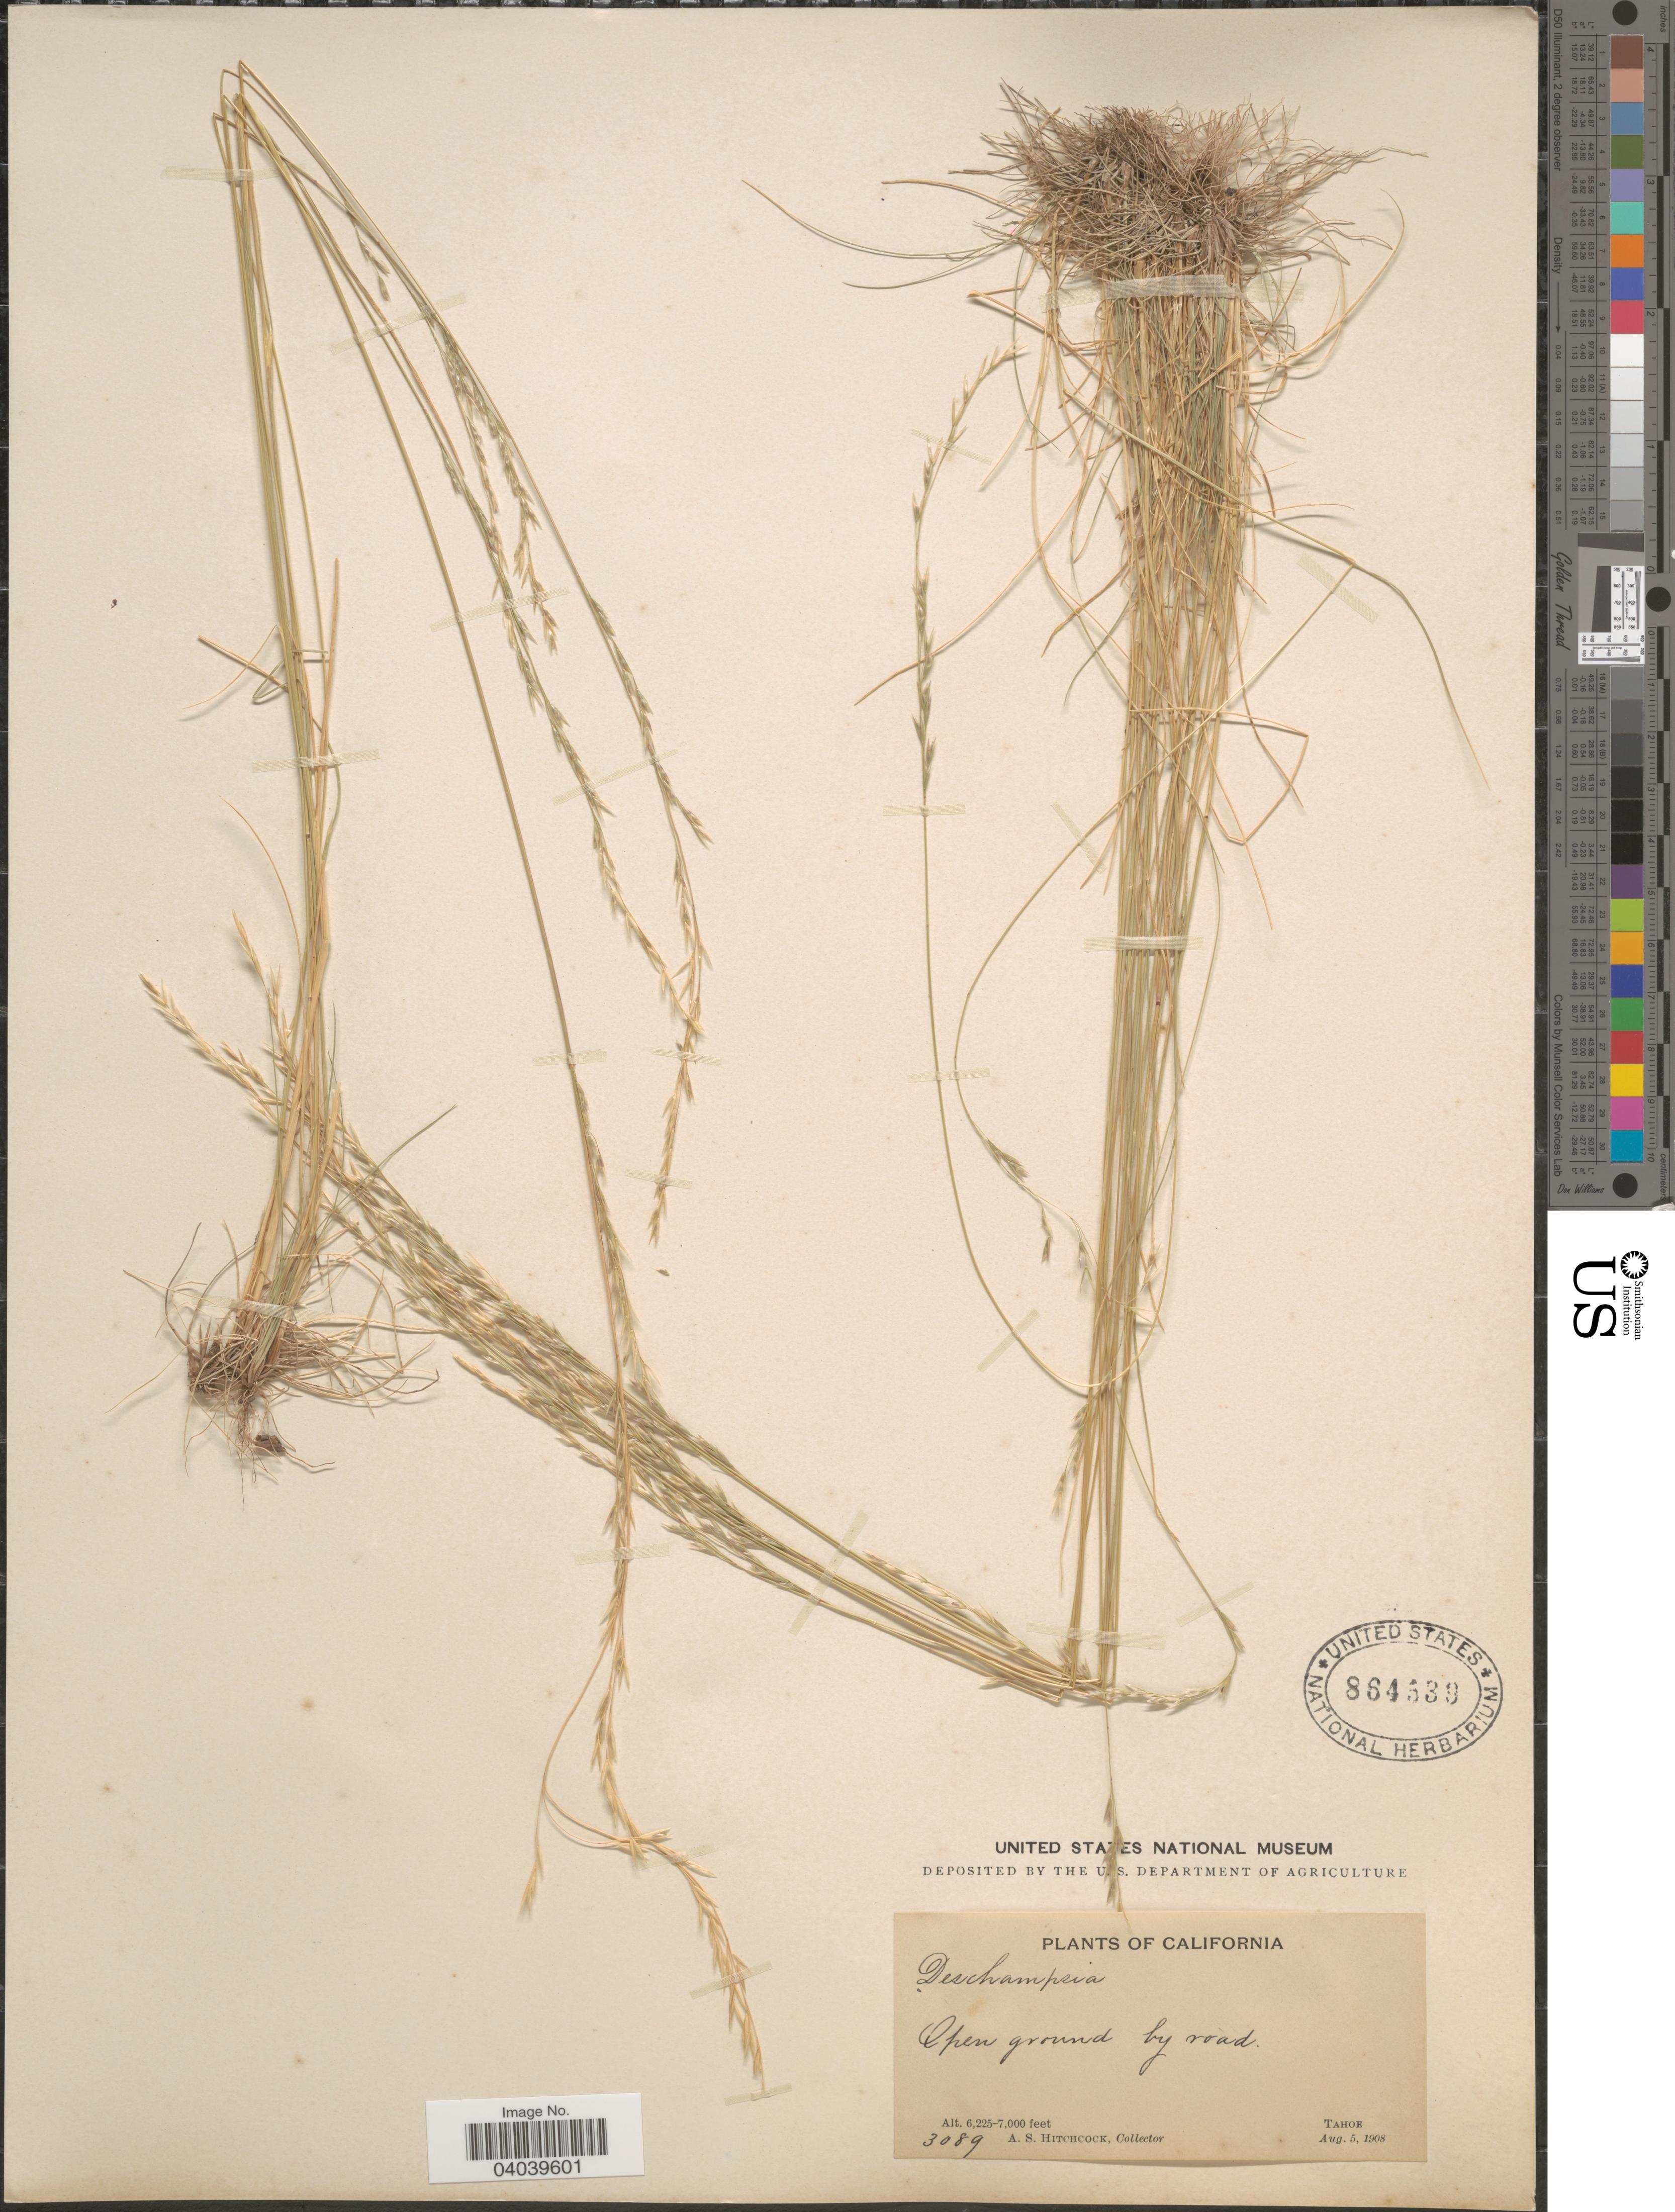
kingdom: Plantae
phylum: Tracheophyta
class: Liliopsida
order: Poales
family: Poaceae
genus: Deschampsia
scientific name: Deschampsia elongata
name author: (Hook.) Munro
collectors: A. S. Hitchcock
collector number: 3089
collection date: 1908-08-05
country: United States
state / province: California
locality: Open ground by road. Tahoe.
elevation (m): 1897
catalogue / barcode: US 864539